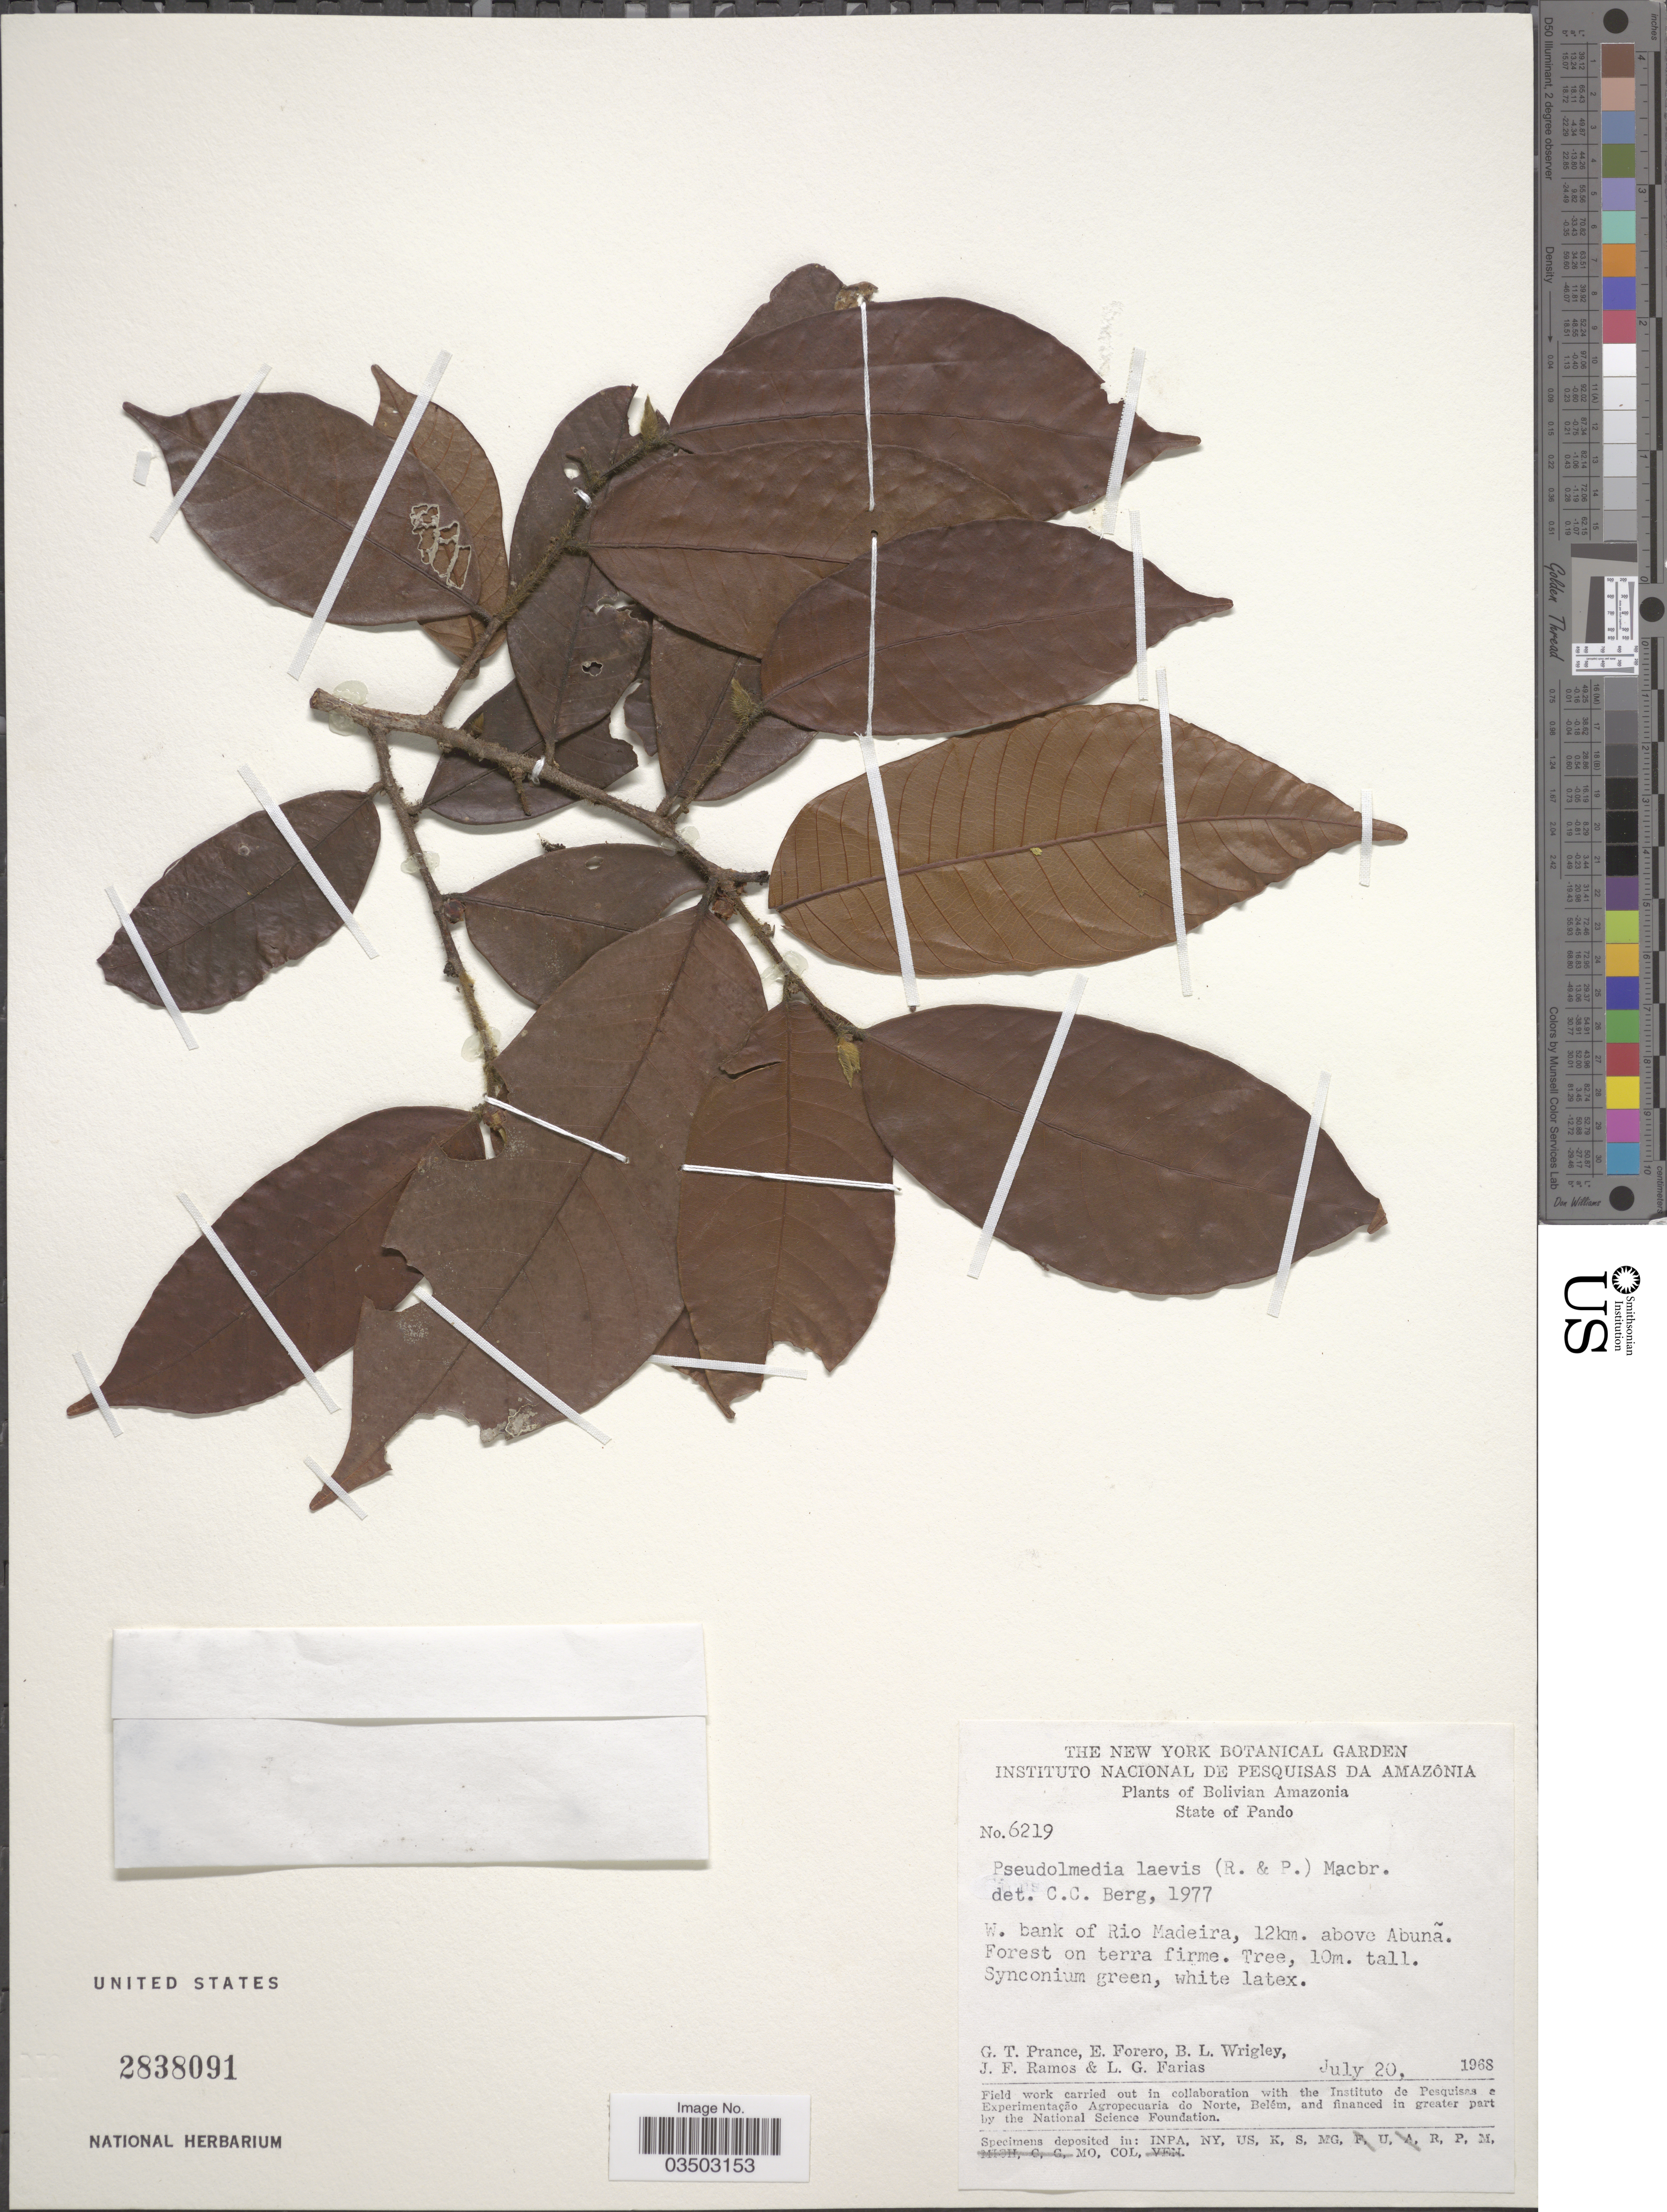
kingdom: Plantae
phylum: Tracheophyta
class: Magnoliopsida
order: Rosales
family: Moraceae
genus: Pseudolmedia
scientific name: Pseudolmedia laevis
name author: (Ruiz & Pav.) J.F. Macbr.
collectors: G. T. Prance, E. Forero, B. L. Wrigley, J. F. Ramos & L. G. Farias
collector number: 6219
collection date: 1968-07-20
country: Bolivia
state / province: Pando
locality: Bolivian Amazonia. W. bank of Rio Madeira, 12km. above Abuña.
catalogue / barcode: US 2838091